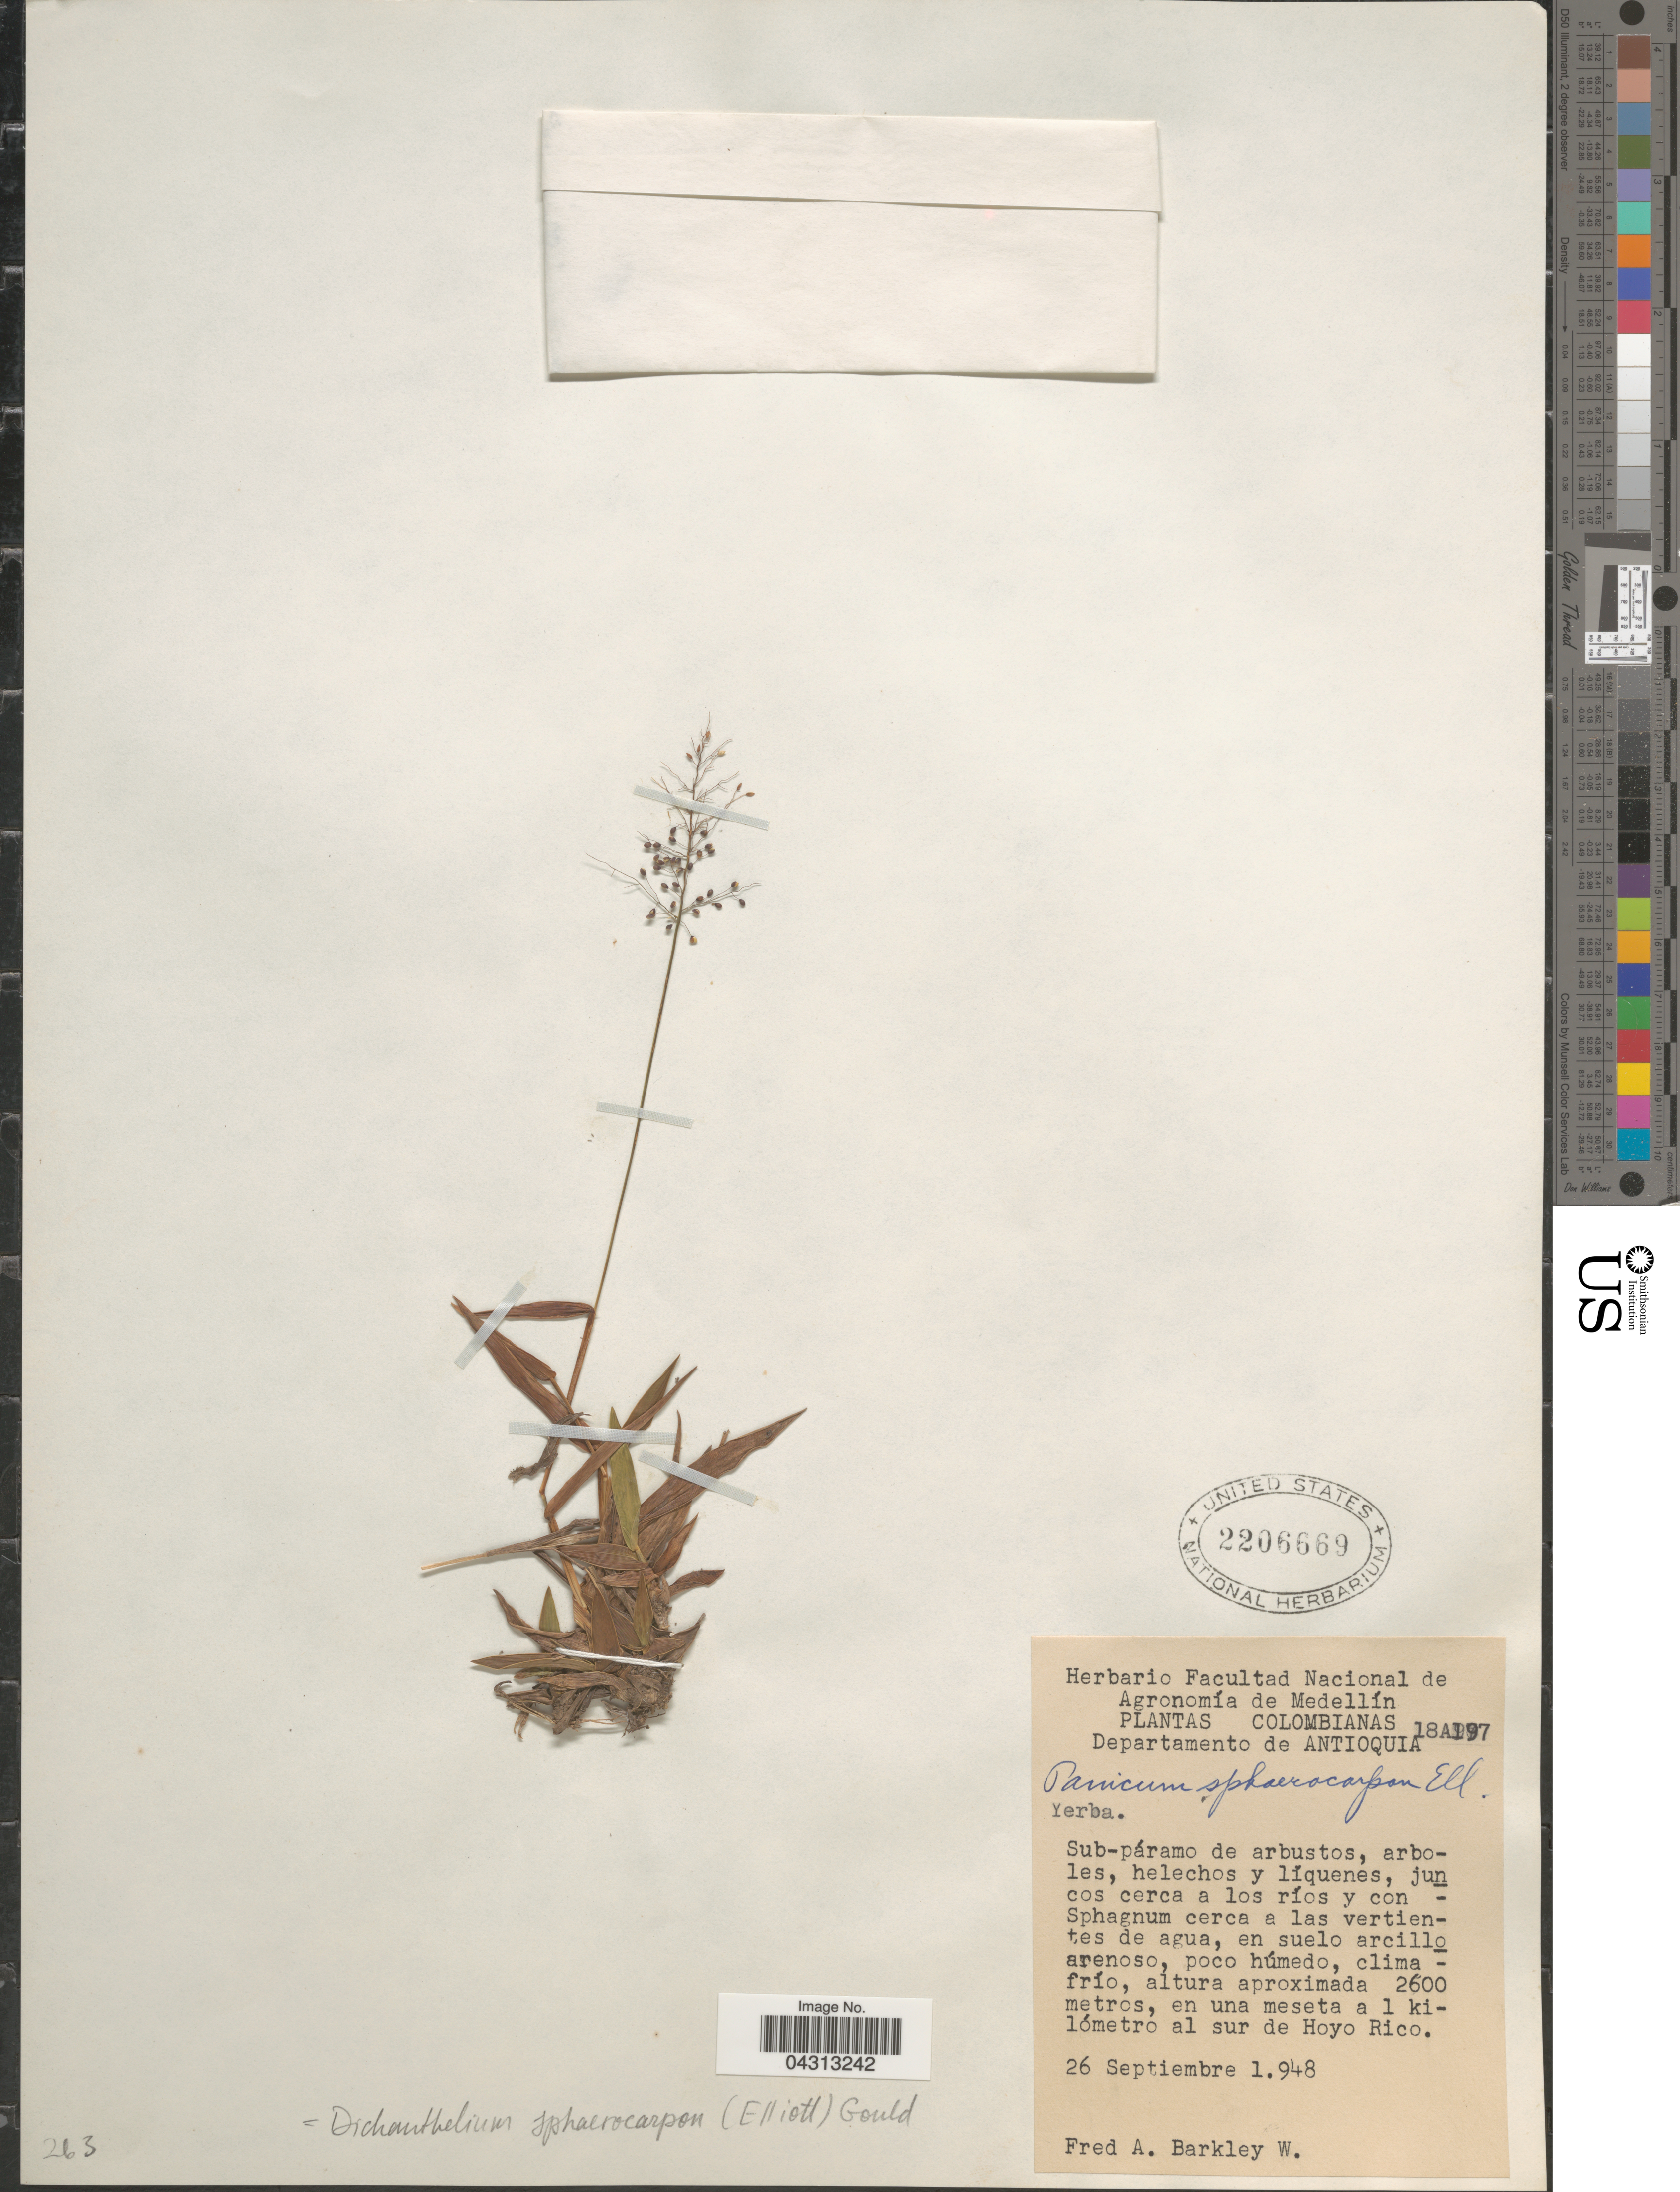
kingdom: Plantae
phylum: Tracheophyta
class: Liliopsida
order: Poales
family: Poaceae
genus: Dichanthelium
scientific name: Dichanthelium sphaerocarpon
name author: (Elliott) Gould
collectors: F. A. Barkley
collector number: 18A197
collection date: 1948-09-26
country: Colombia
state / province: Antioquia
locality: Departamento de Antioquia. En una meseta a 1 kilómetro al sur de Hoyo Rico.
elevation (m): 2600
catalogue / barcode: US 2206669